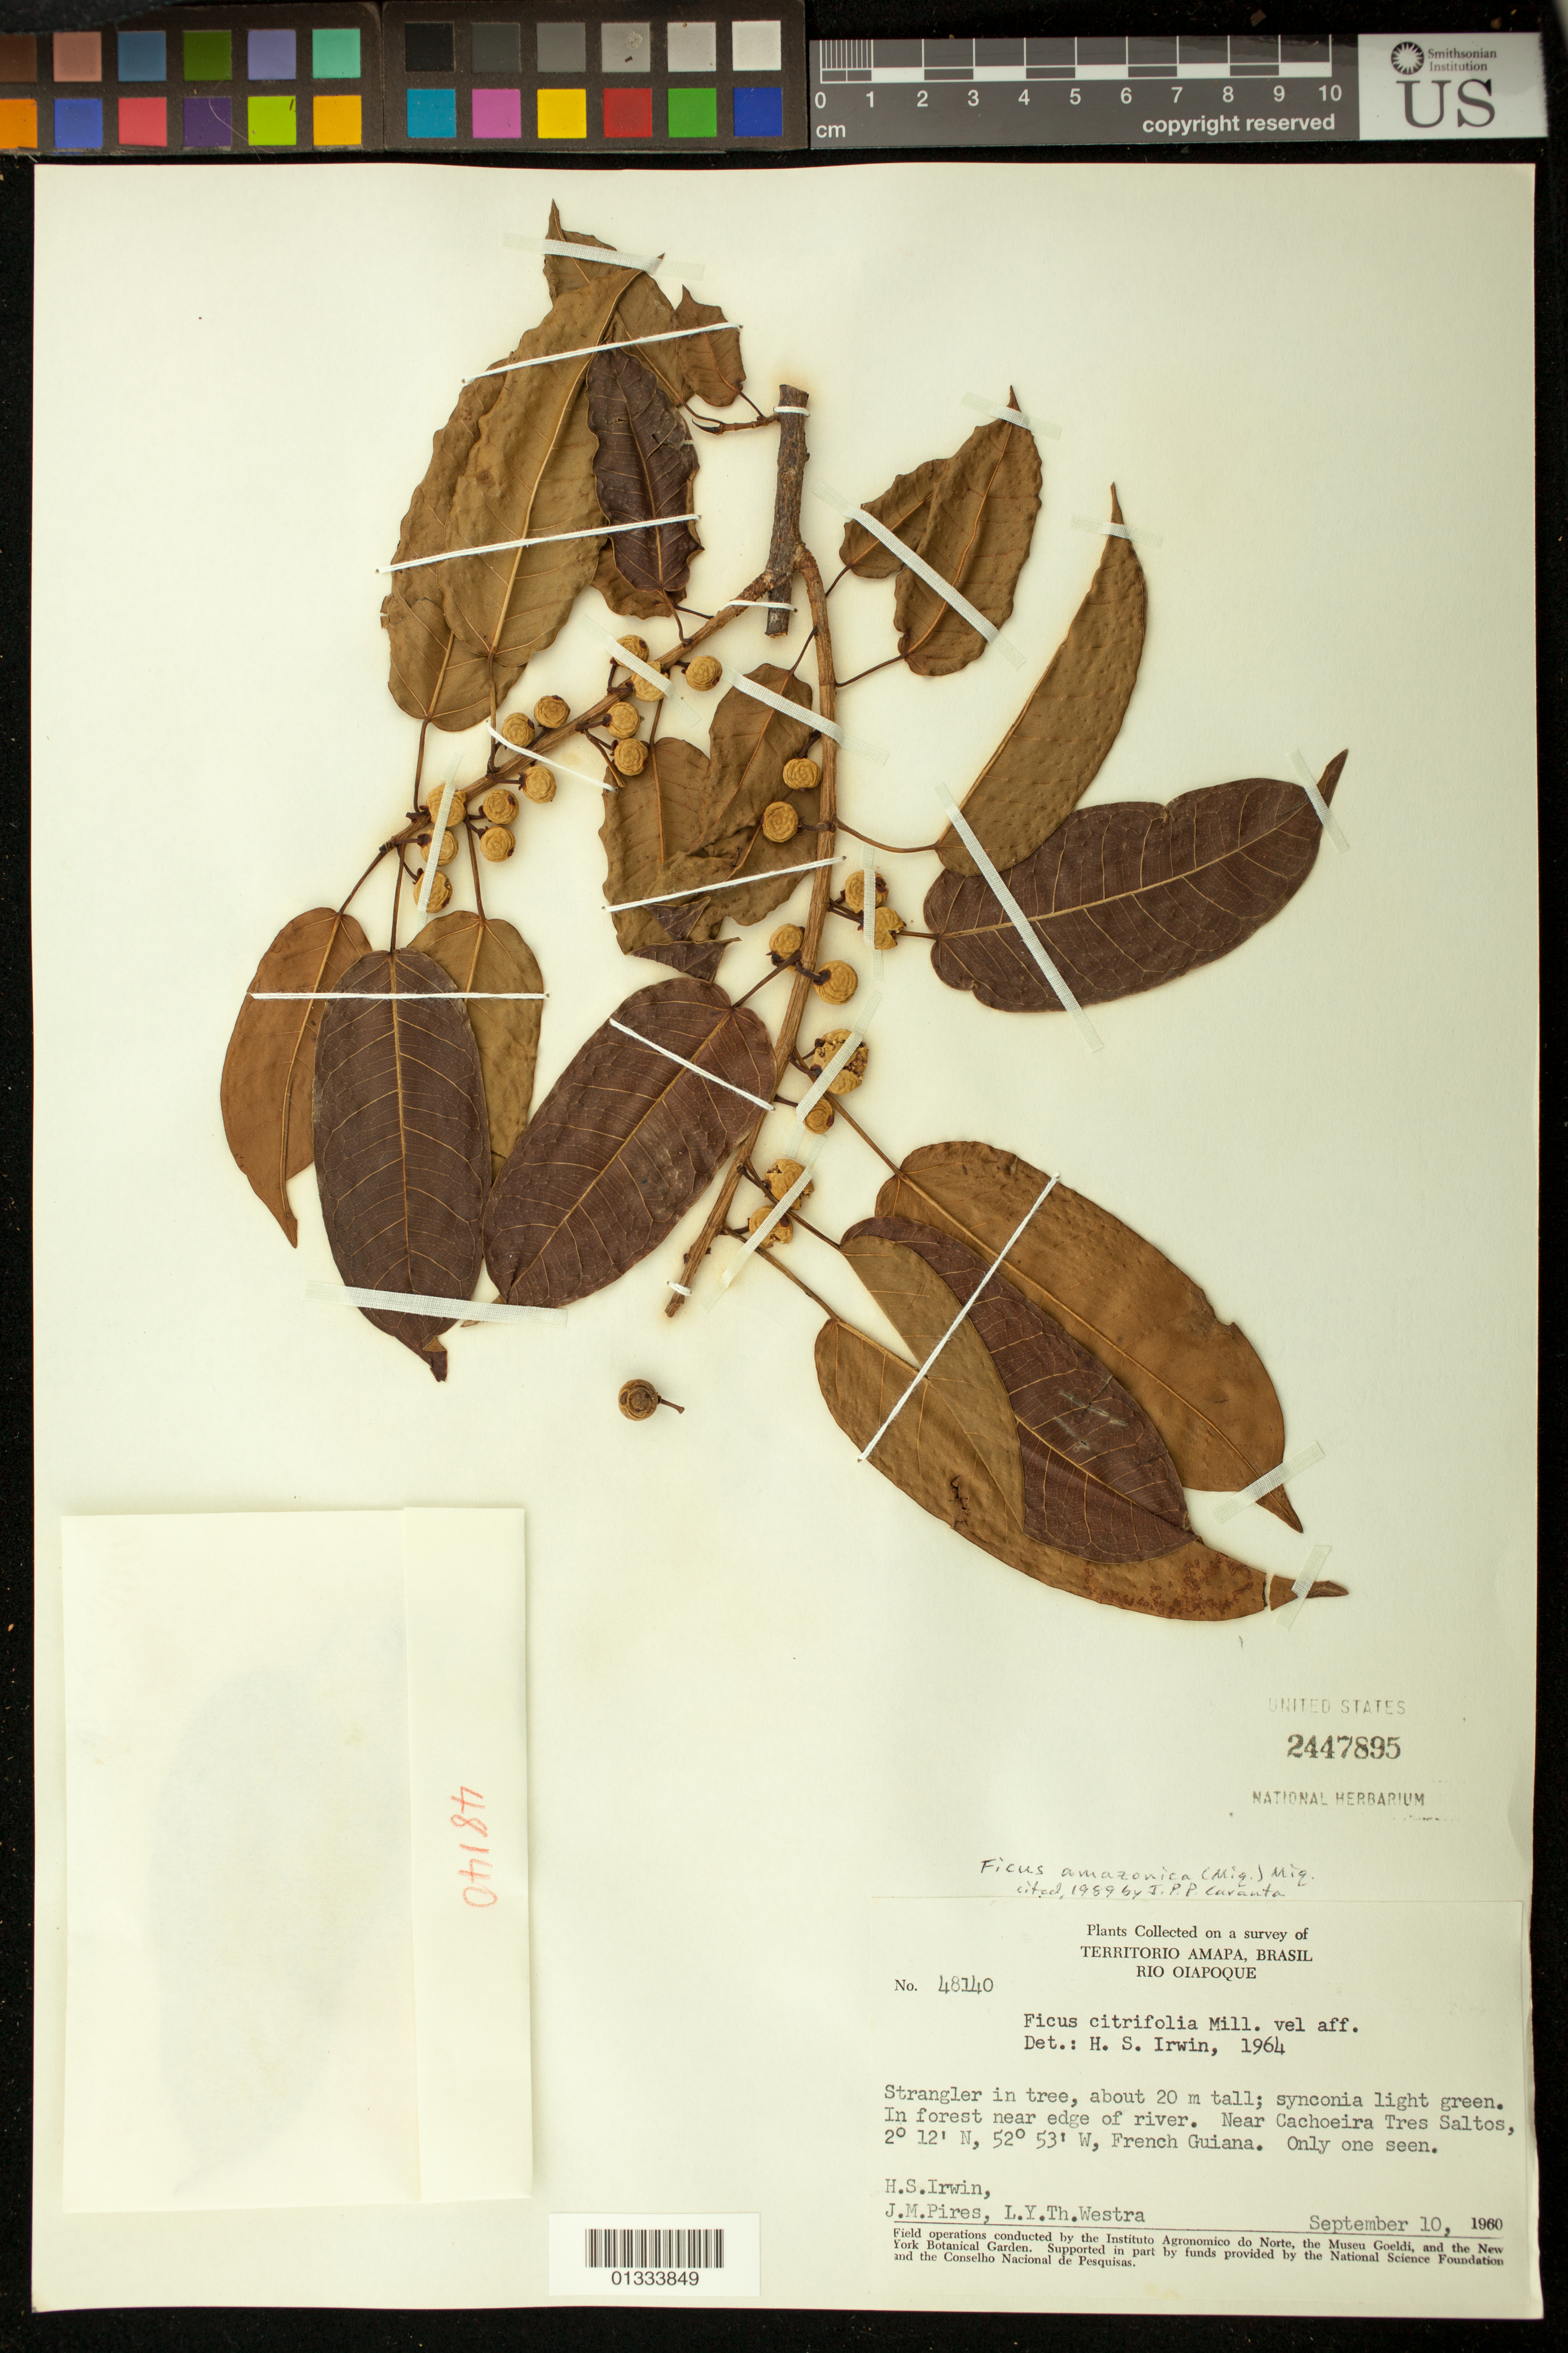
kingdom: Plantae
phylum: Tracheophyta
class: Magnoliopsida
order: Rosales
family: Moraceae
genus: Ficus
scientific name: Ficus amazonica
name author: (Miq.) Miq.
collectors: H. Irwin, J. M. Pires & L. Y. T. Westra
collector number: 48140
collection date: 1960-09-10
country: Guyana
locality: Rio Oiapoque. Near Cachoeira Tres Saltos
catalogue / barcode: US 2447895